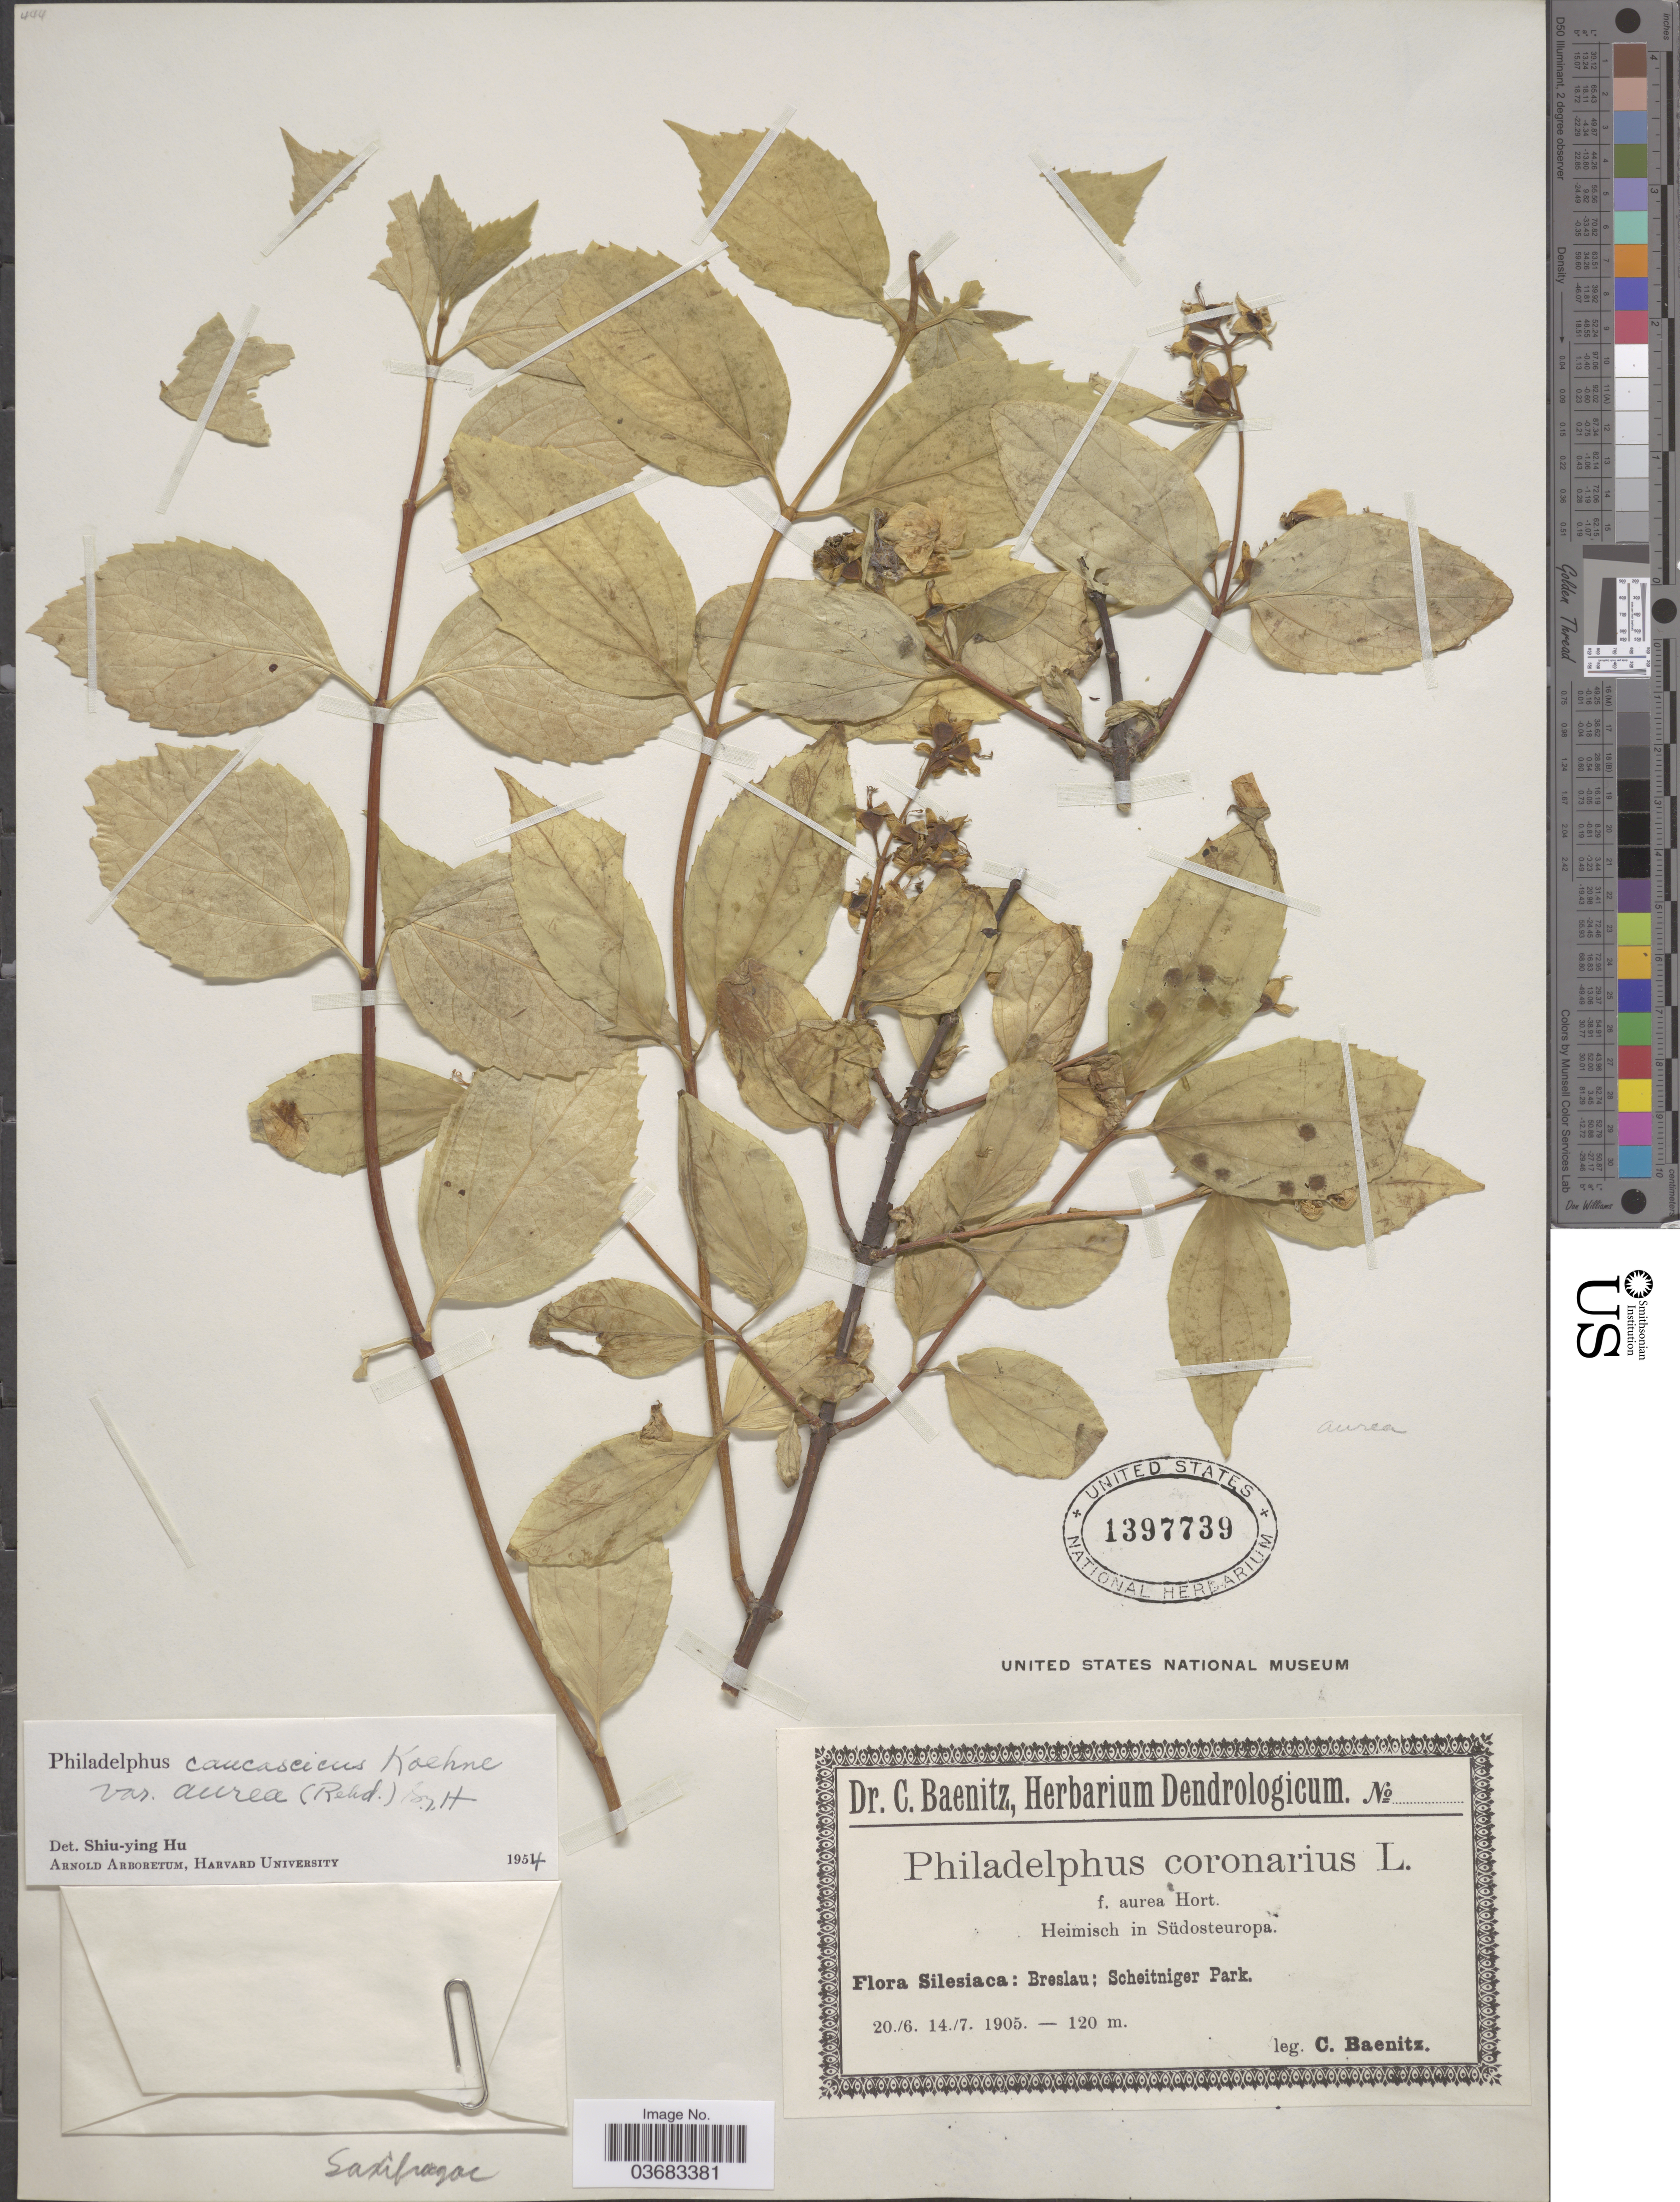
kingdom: Plantae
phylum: Tracheophyta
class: Magnoliopsida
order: Cornales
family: Hydrangeaceae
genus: Philadelphus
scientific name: Philadelphus caucasicus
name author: Koehne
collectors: C. G. Baenitz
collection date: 1905-06-20/1905-07-14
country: Poland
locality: Silesiaca: Breslau: Scheitniger Park.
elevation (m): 120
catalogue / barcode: US 1397739